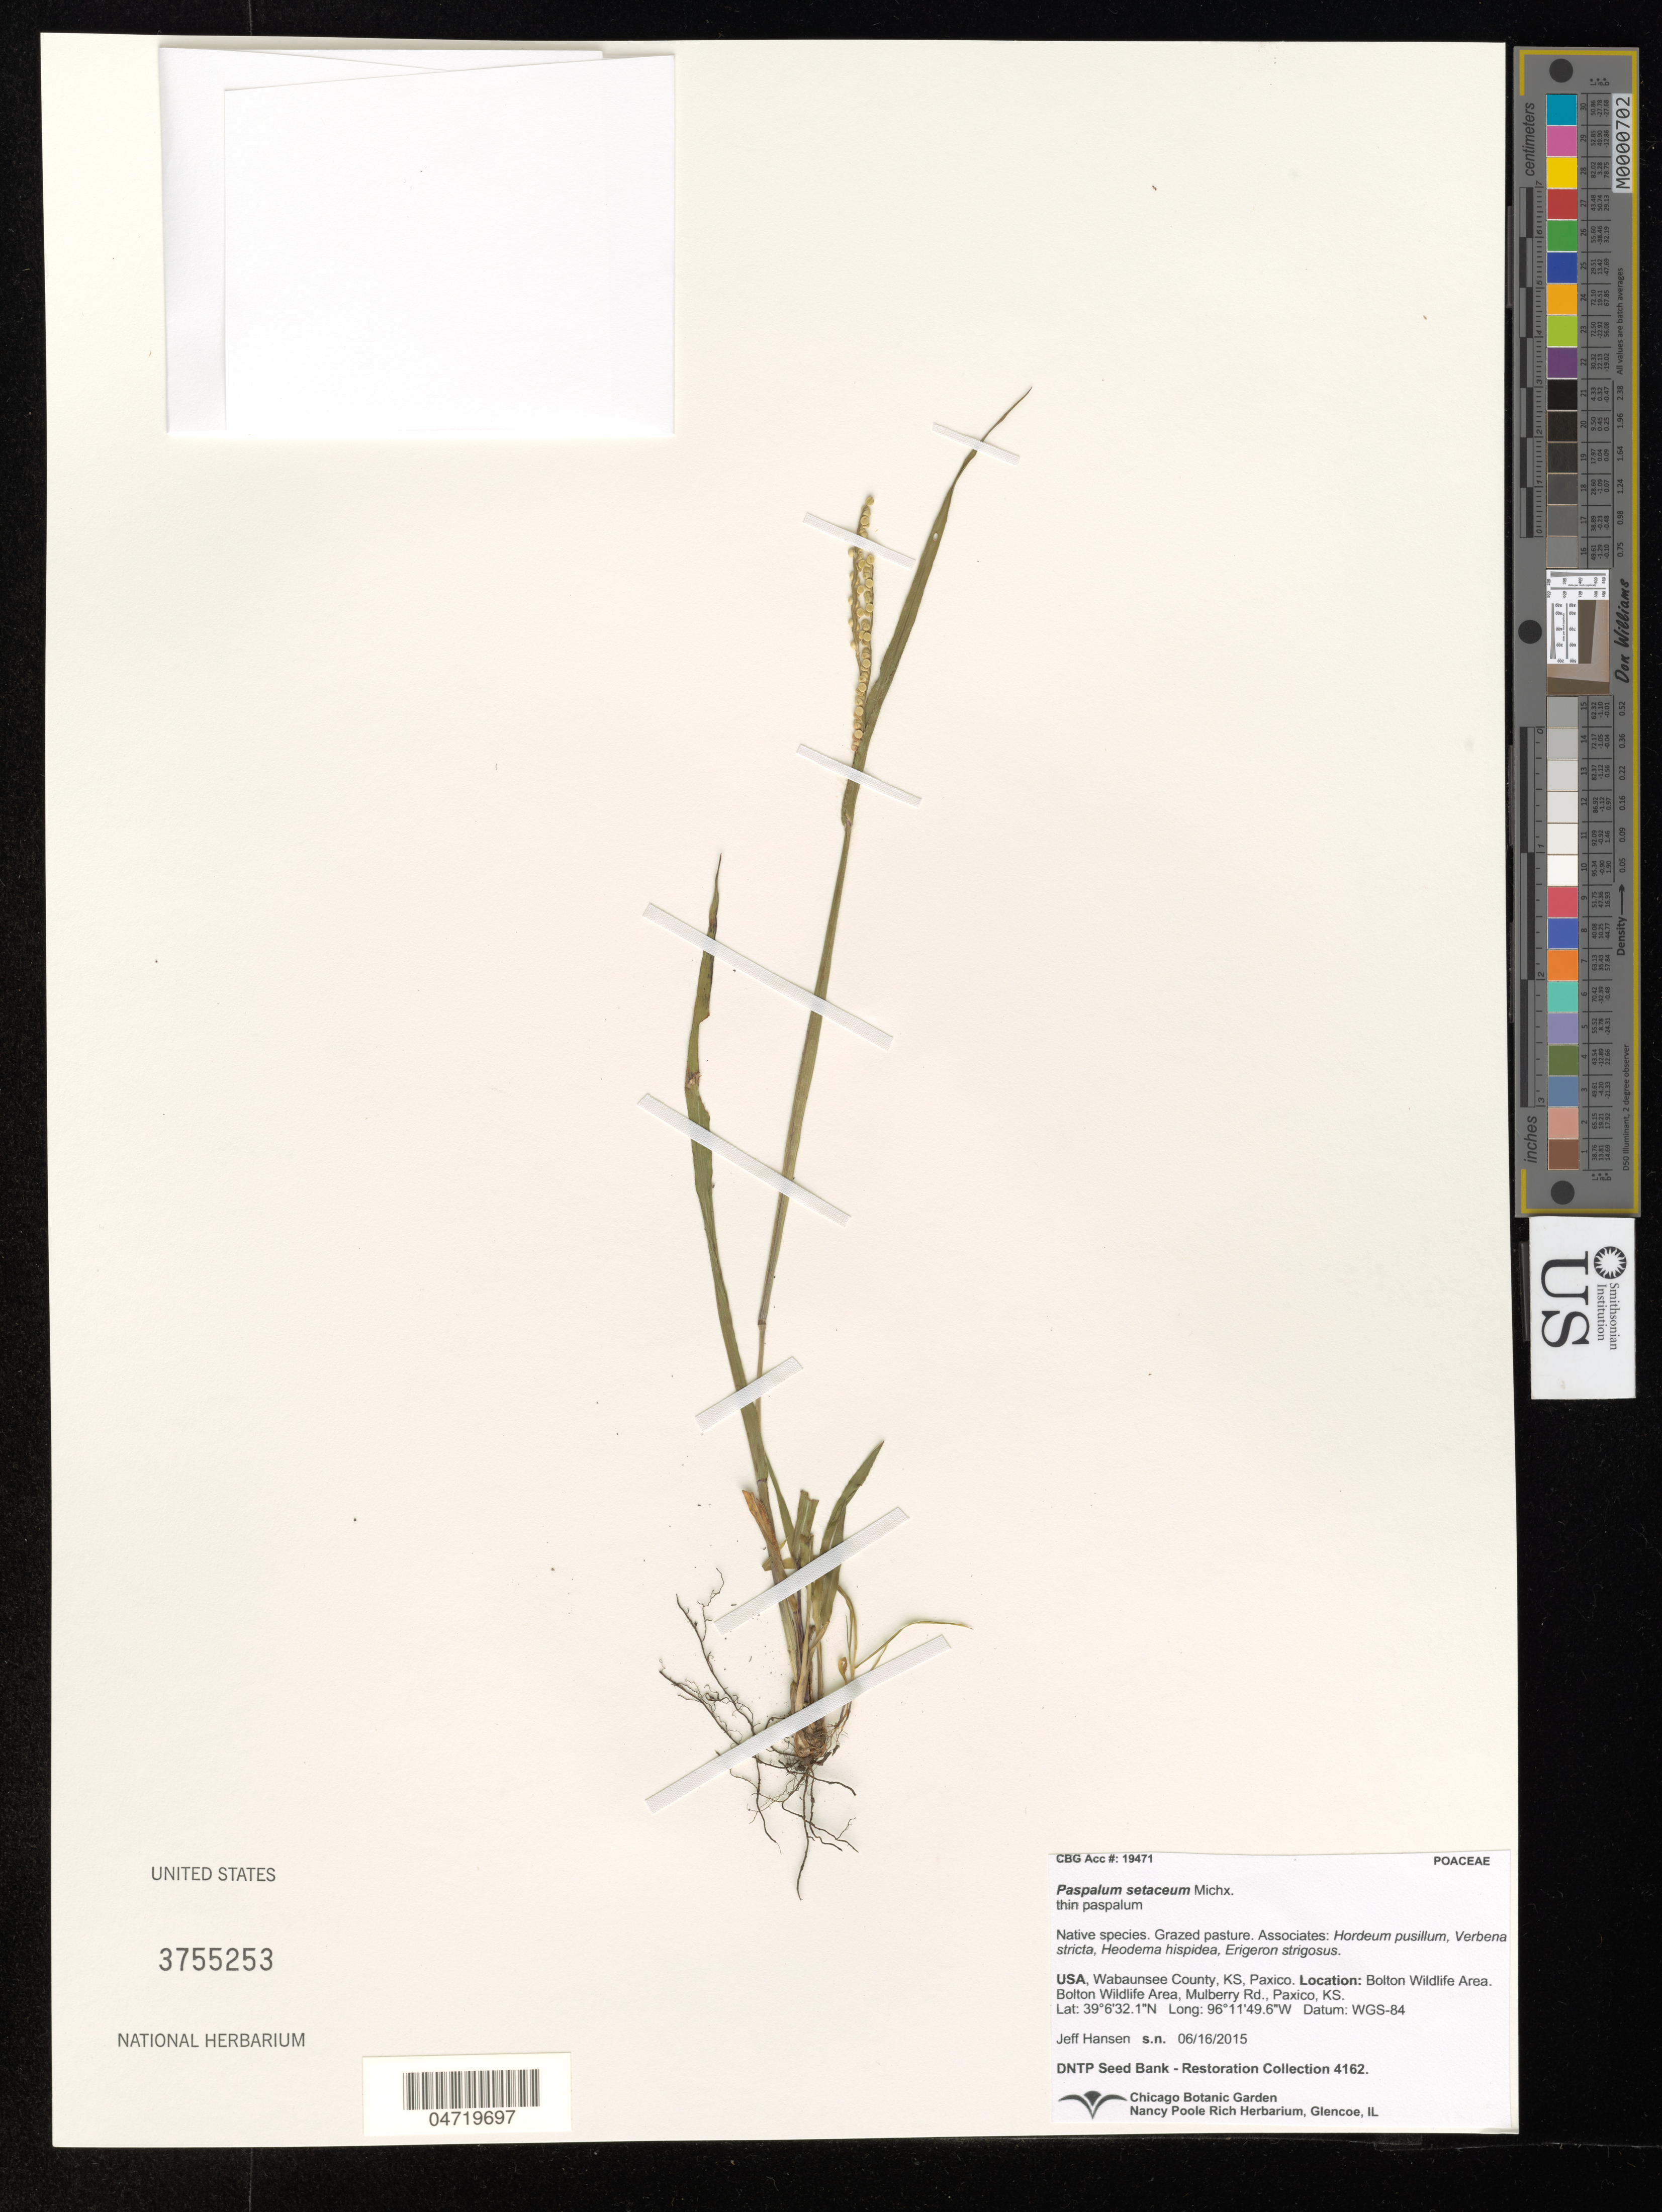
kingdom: Plantae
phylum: Tracheophyta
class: Liliopsida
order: Poales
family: Poaceae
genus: Paspalum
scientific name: Paspalum setaceum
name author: Michx.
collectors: J. Hansen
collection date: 2015-06-16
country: United States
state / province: Kansas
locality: Wabaunsee County. Bolton Wildlife Area. Bolton Wildlife Area, Mulberry Rd., Paxico, KS.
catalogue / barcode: US 3755253